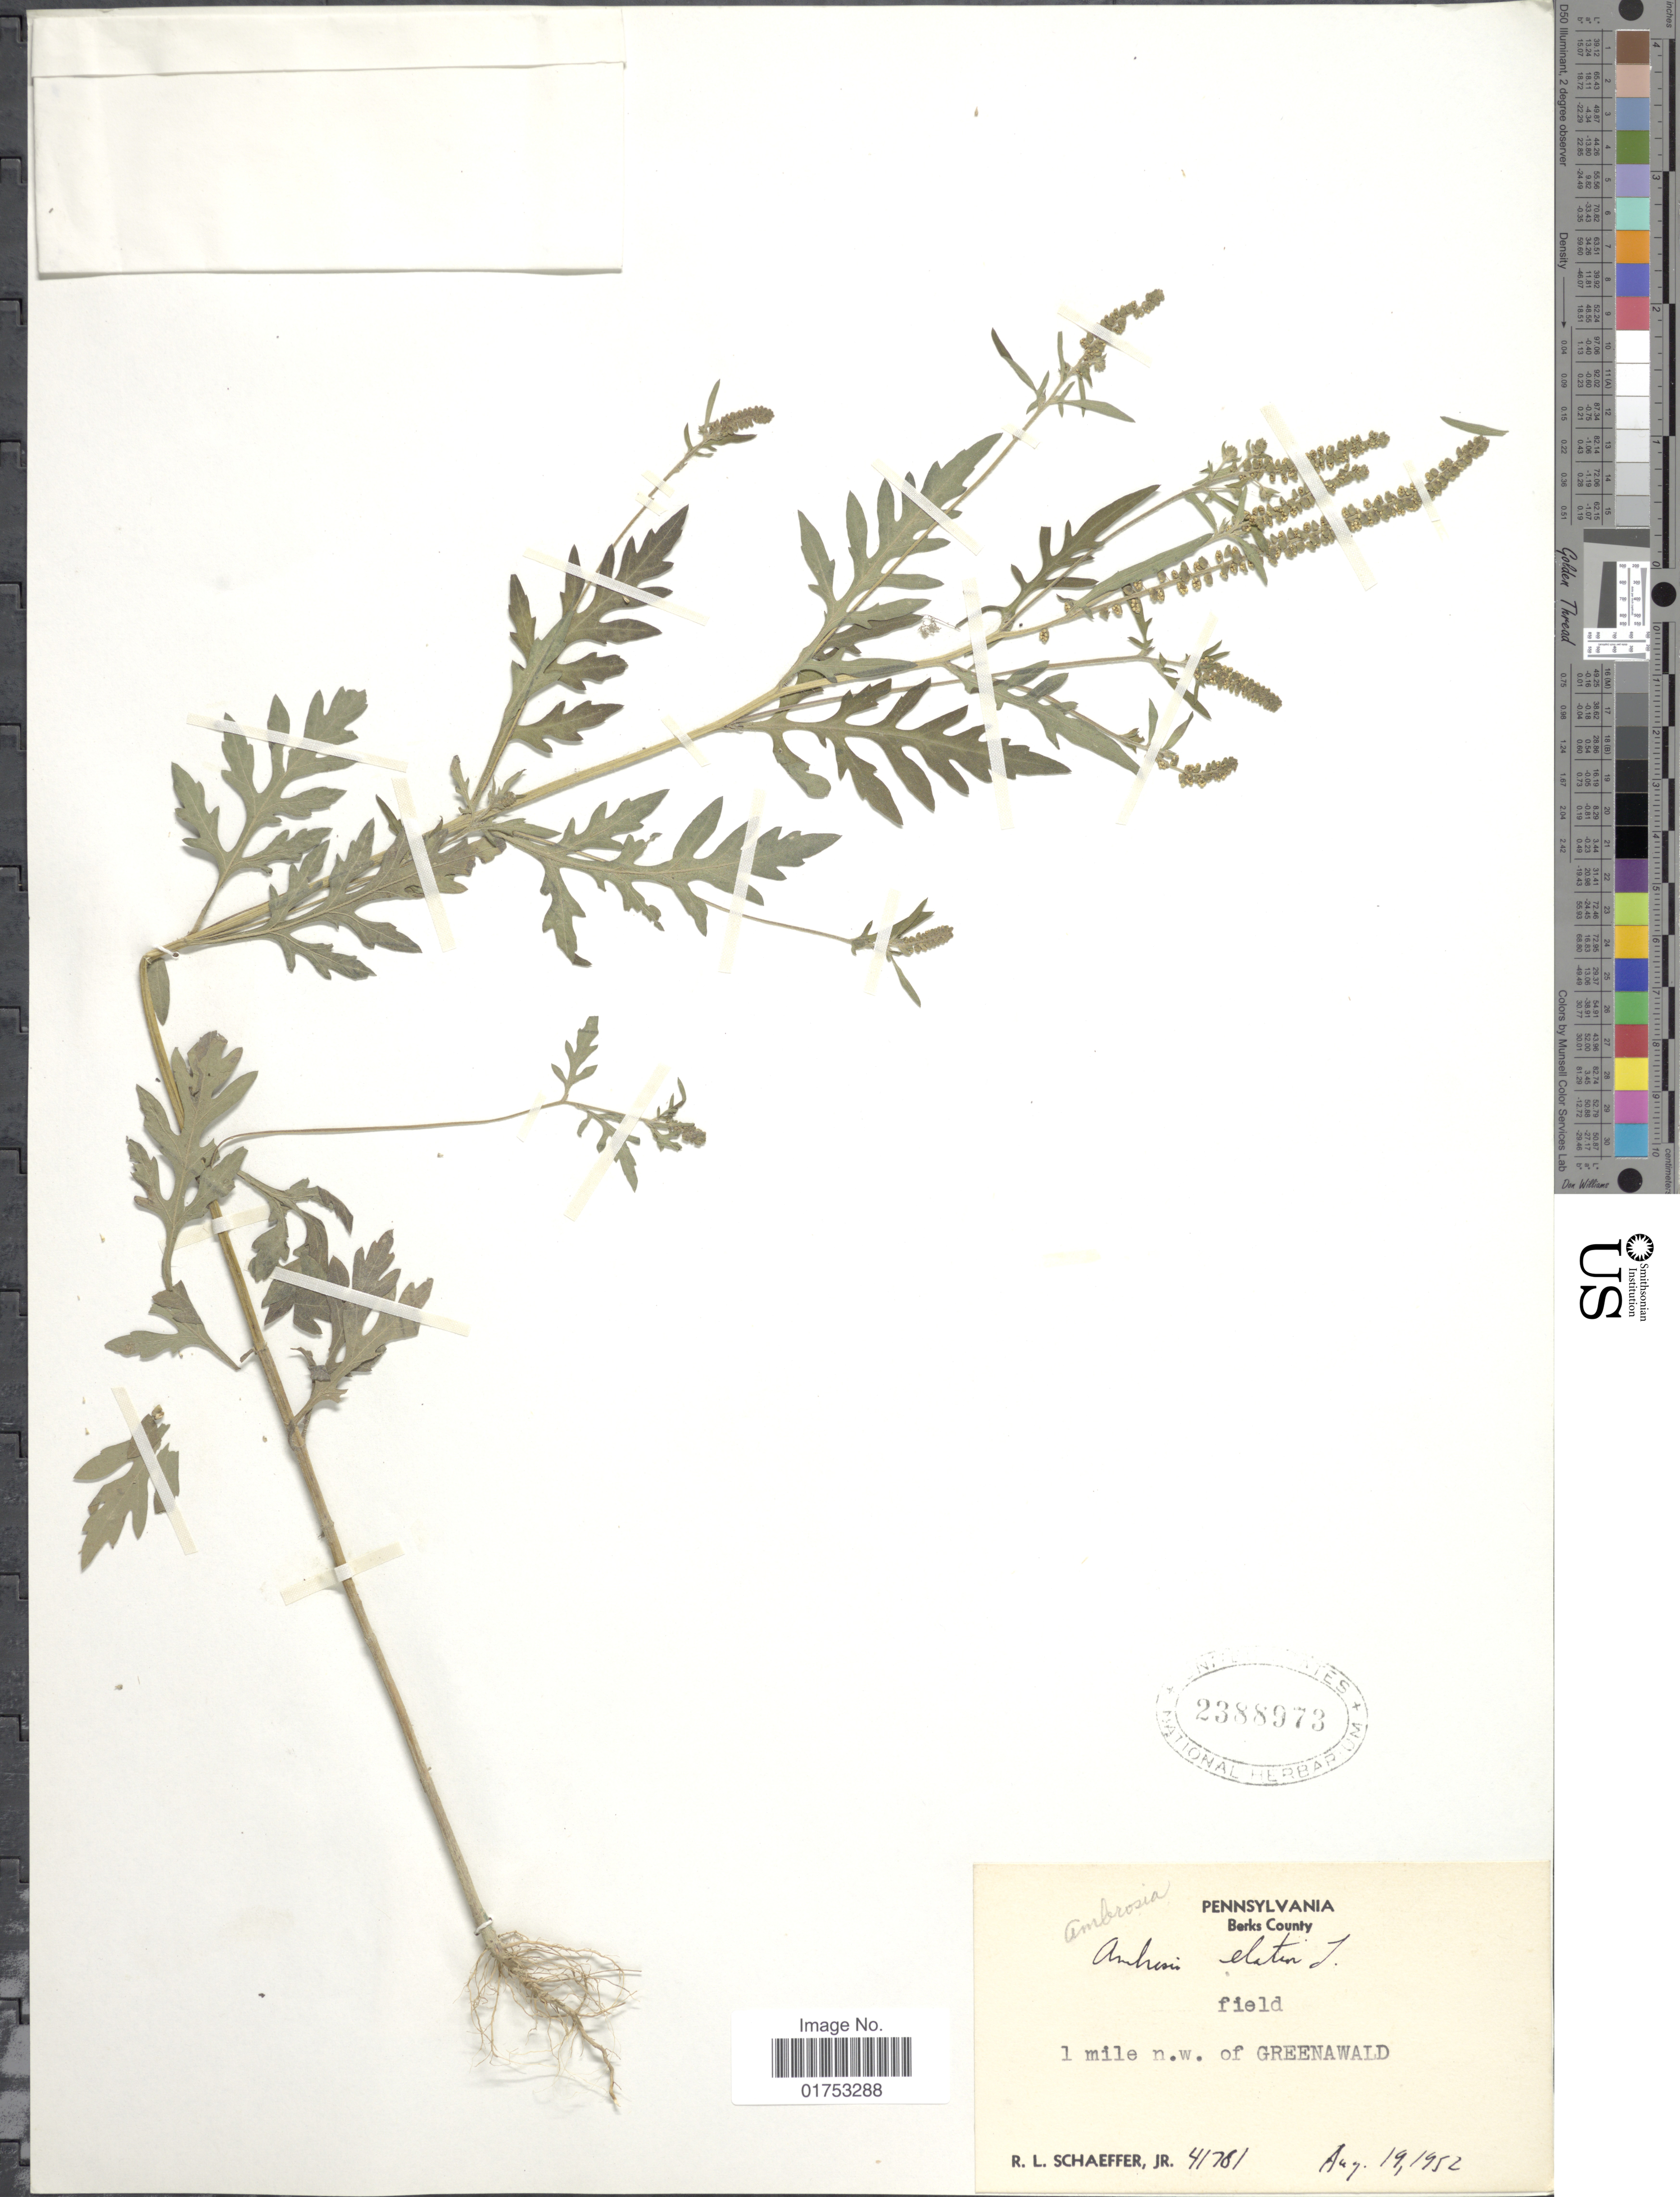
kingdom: Plantae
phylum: Tracheophyta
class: Magnoliopsida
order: Asterales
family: Asteraceae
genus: Ambrosia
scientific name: Ambrosia artemisiifolia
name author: L.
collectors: R. L. Schaeffer Jr.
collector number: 41781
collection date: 1952-08-19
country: United States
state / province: Pennsylvania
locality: Berks County, 1 mile n.w. of Greenawald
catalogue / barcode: US 2388973